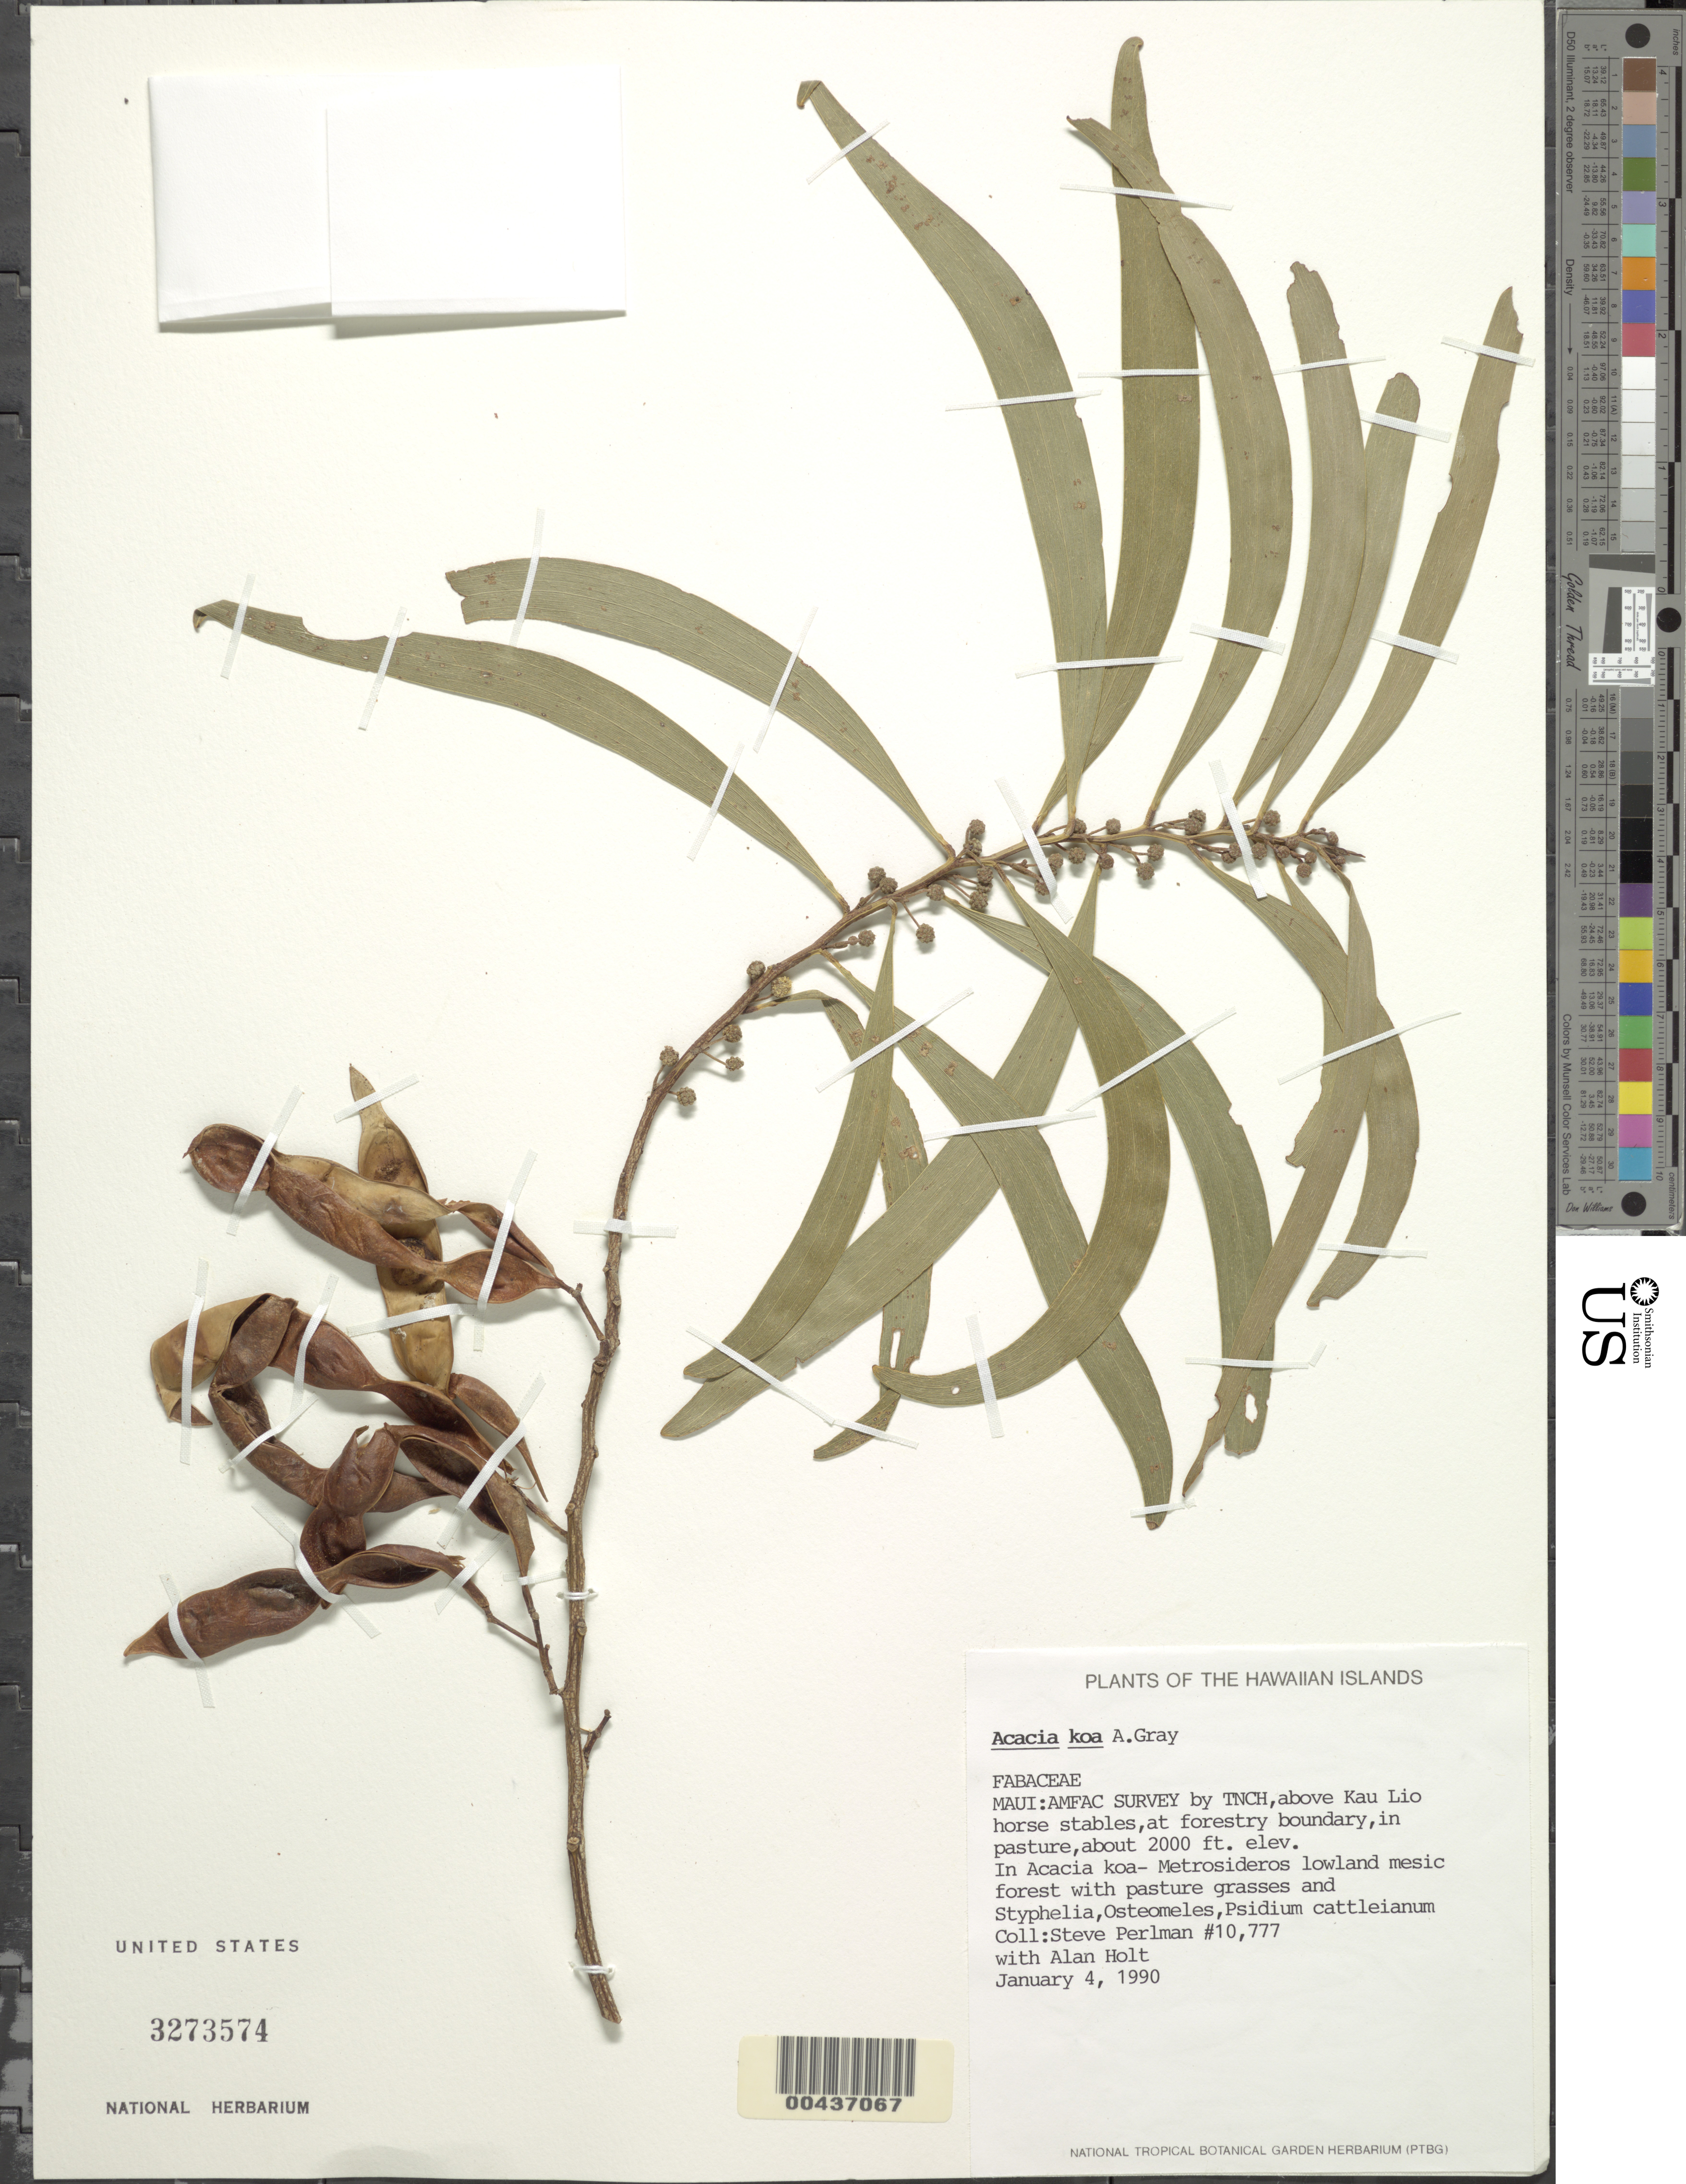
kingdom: Plantae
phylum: Tracheophyta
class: Magnoliopsida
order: Fabales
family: Fabaceae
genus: Acacia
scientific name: Acacia koa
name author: A. Gray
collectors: S. P. Perlman & A. Holt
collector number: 10777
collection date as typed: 4 Jan 1990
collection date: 1990-01-04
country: United States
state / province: Hawaii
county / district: Maui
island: Maui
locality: AMFAC Survey by TNCH, above Kau Lio horse stables, Maui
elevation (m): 610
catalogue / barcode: US 3273574